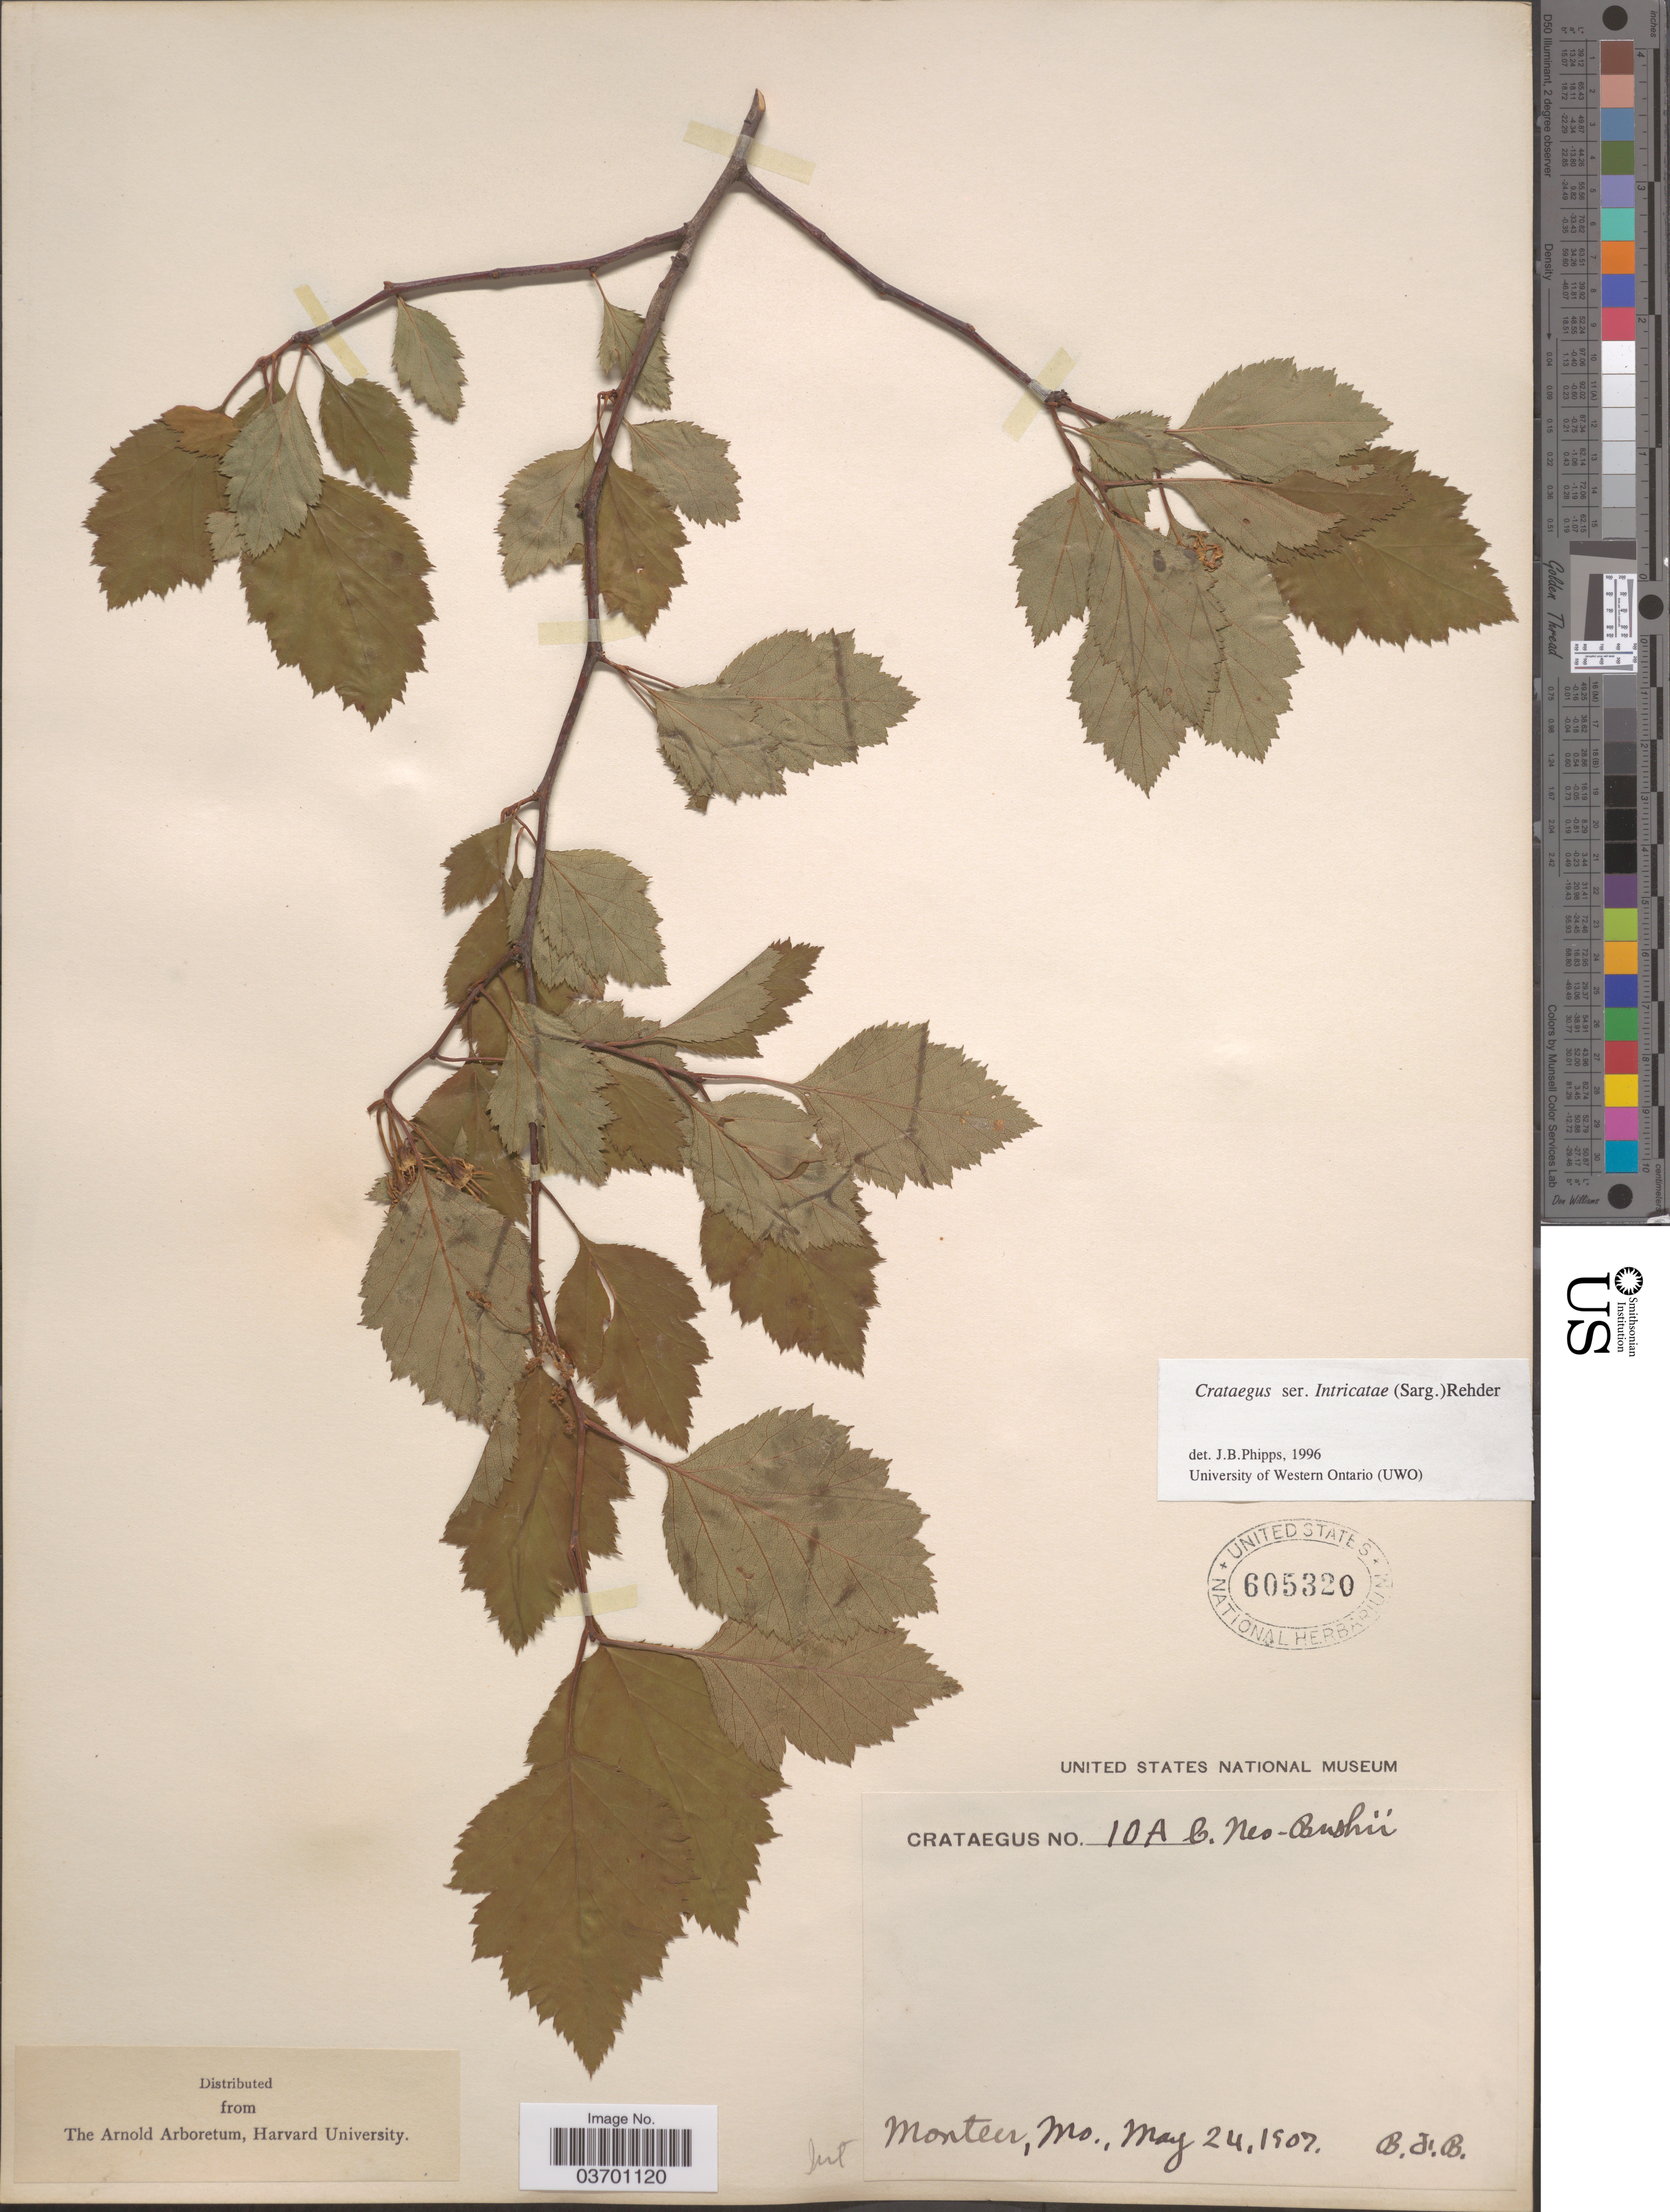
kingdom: Plantae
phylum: Tracheophyta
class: Magnoliopsida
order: Rosales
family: Rosaceae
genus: Crataegus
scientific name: Crataegus neobushii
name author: Sarg.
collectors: B. F. B.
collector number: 10A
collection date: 1907-05-24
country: United States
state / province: Missouri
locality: Monteer.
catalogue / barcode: US 605320